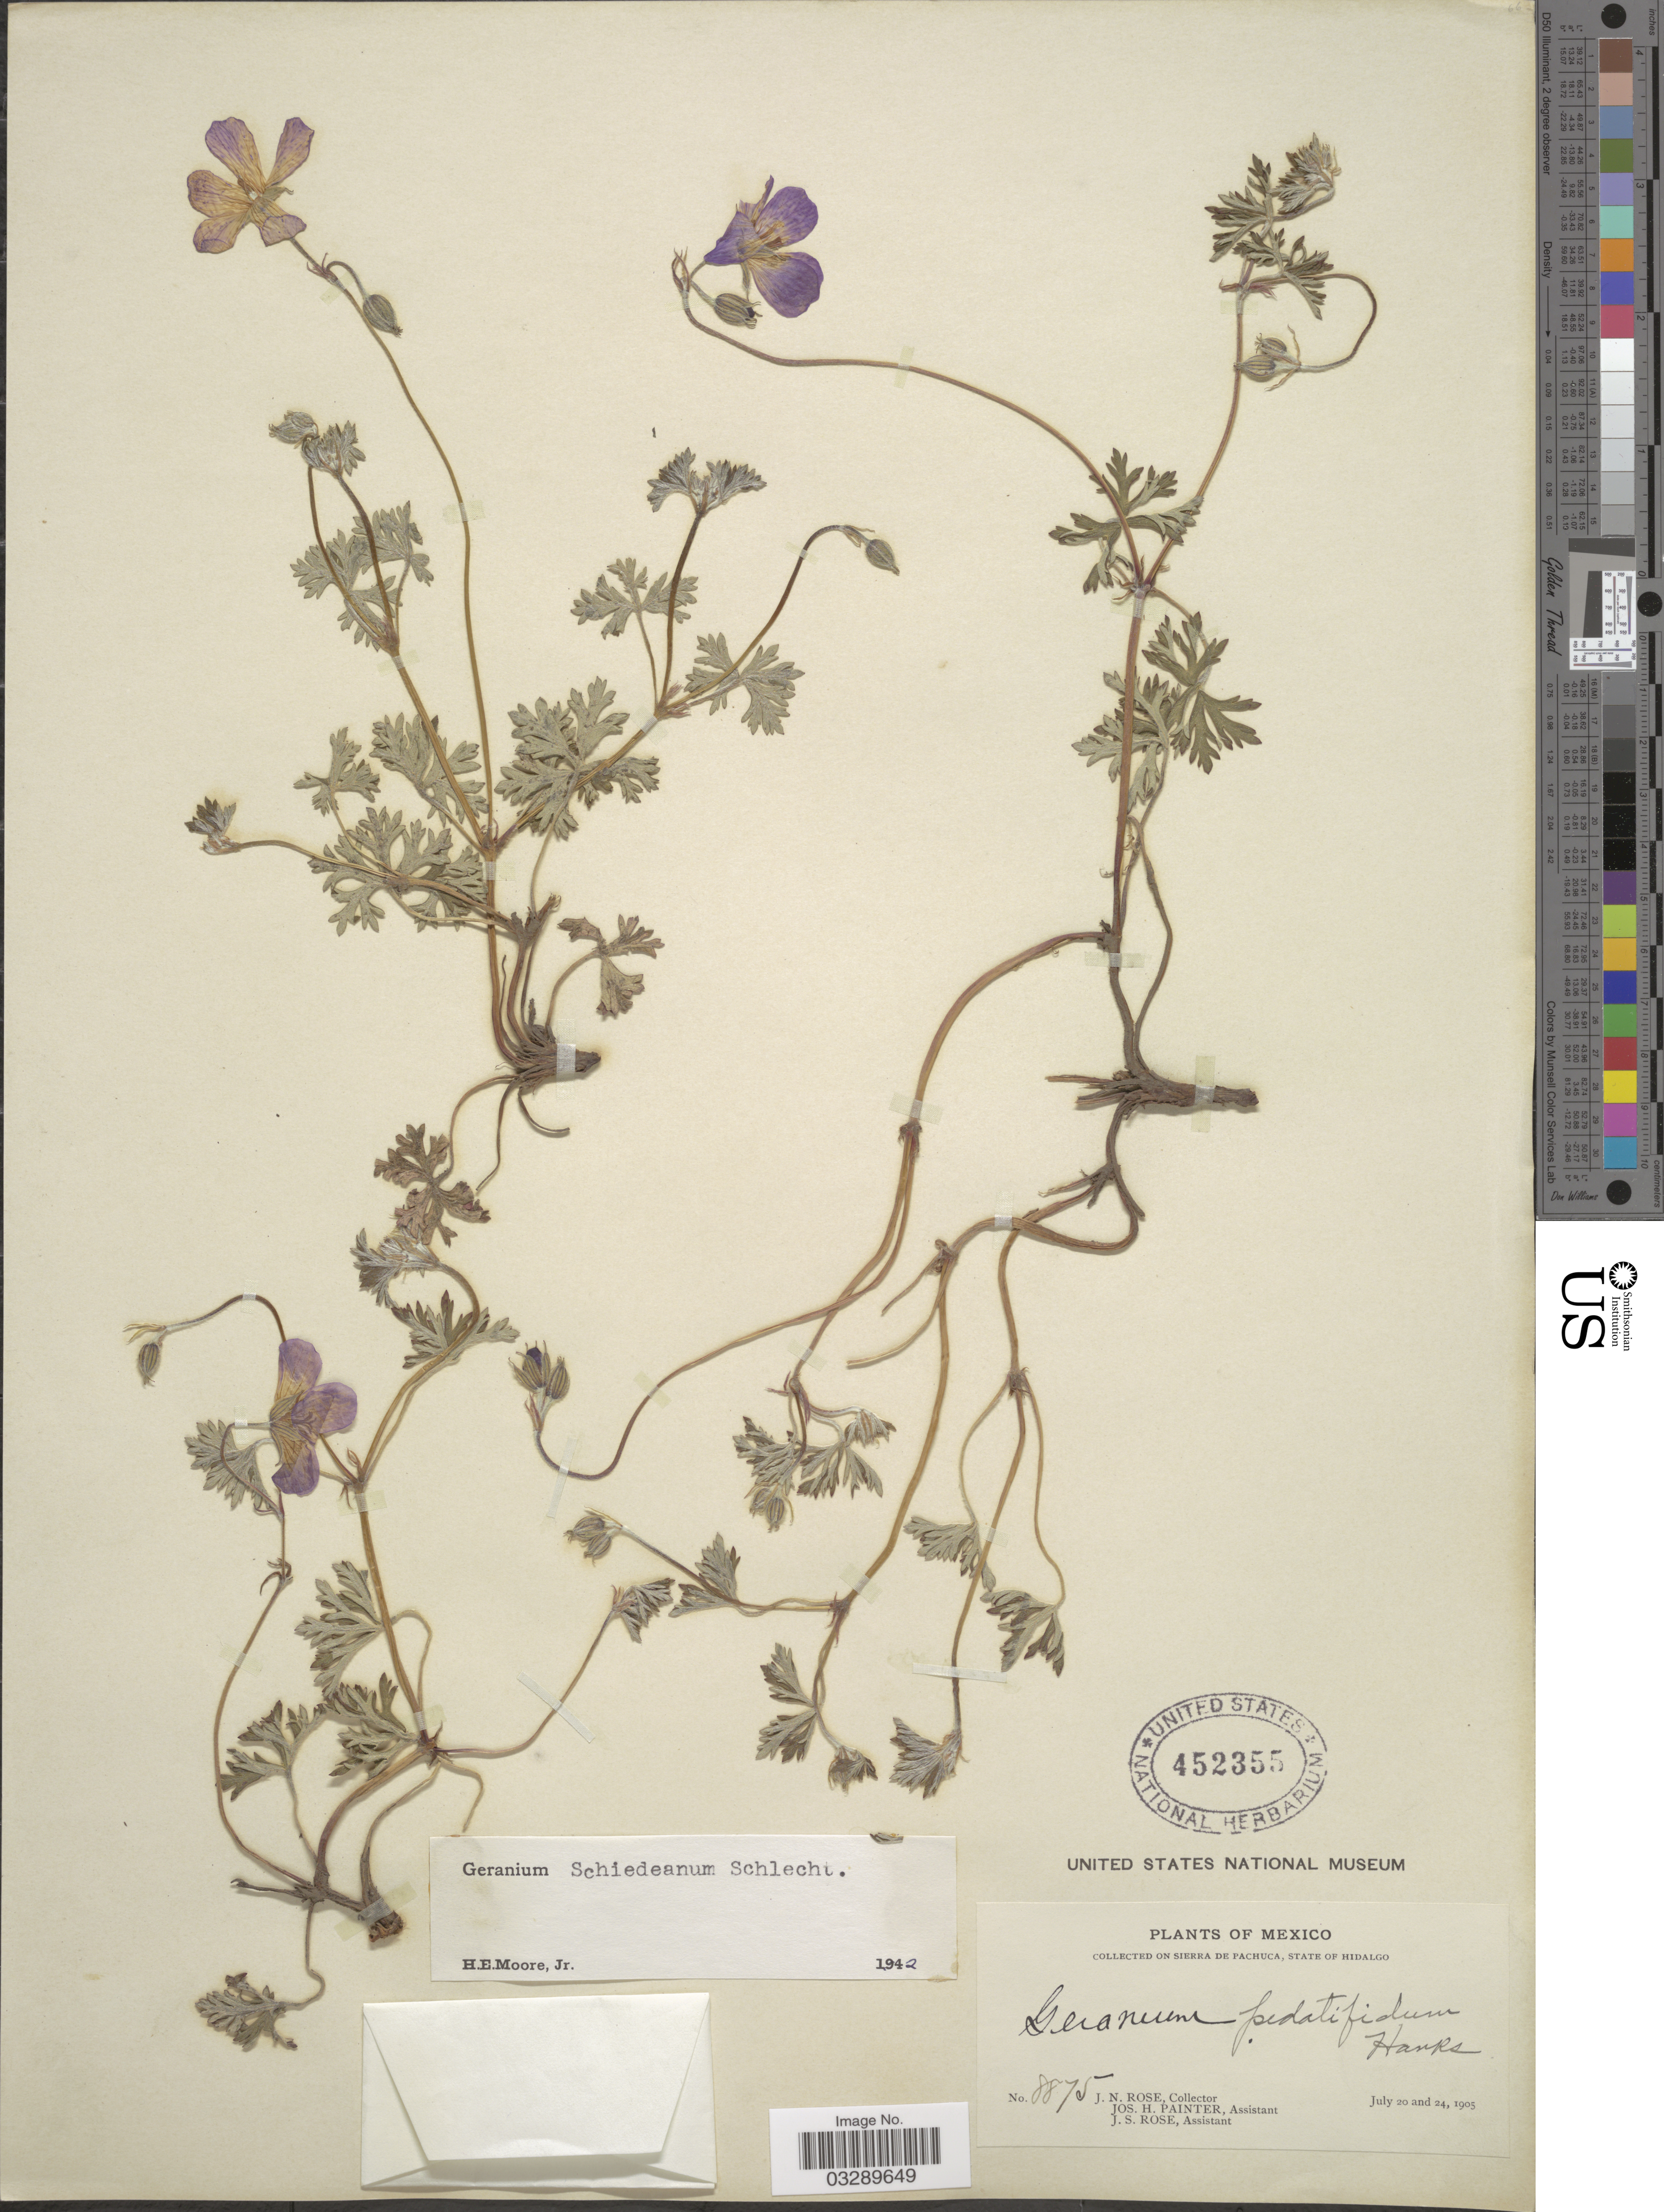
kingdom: Plantae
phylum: Tracheophyta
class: Magnoliopsida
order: Geraniales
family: Geraniaceae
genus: Geranium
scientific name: Geranium schiedeanum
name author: Schltdl.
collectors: J. N. Rose, J. H. Painter & J. S. Rose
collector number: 8875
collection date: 1905-07-20/1905-07-24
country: Mexico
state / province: Hidalgo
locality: On Sierra de Pachuca.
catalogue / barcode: US 452355